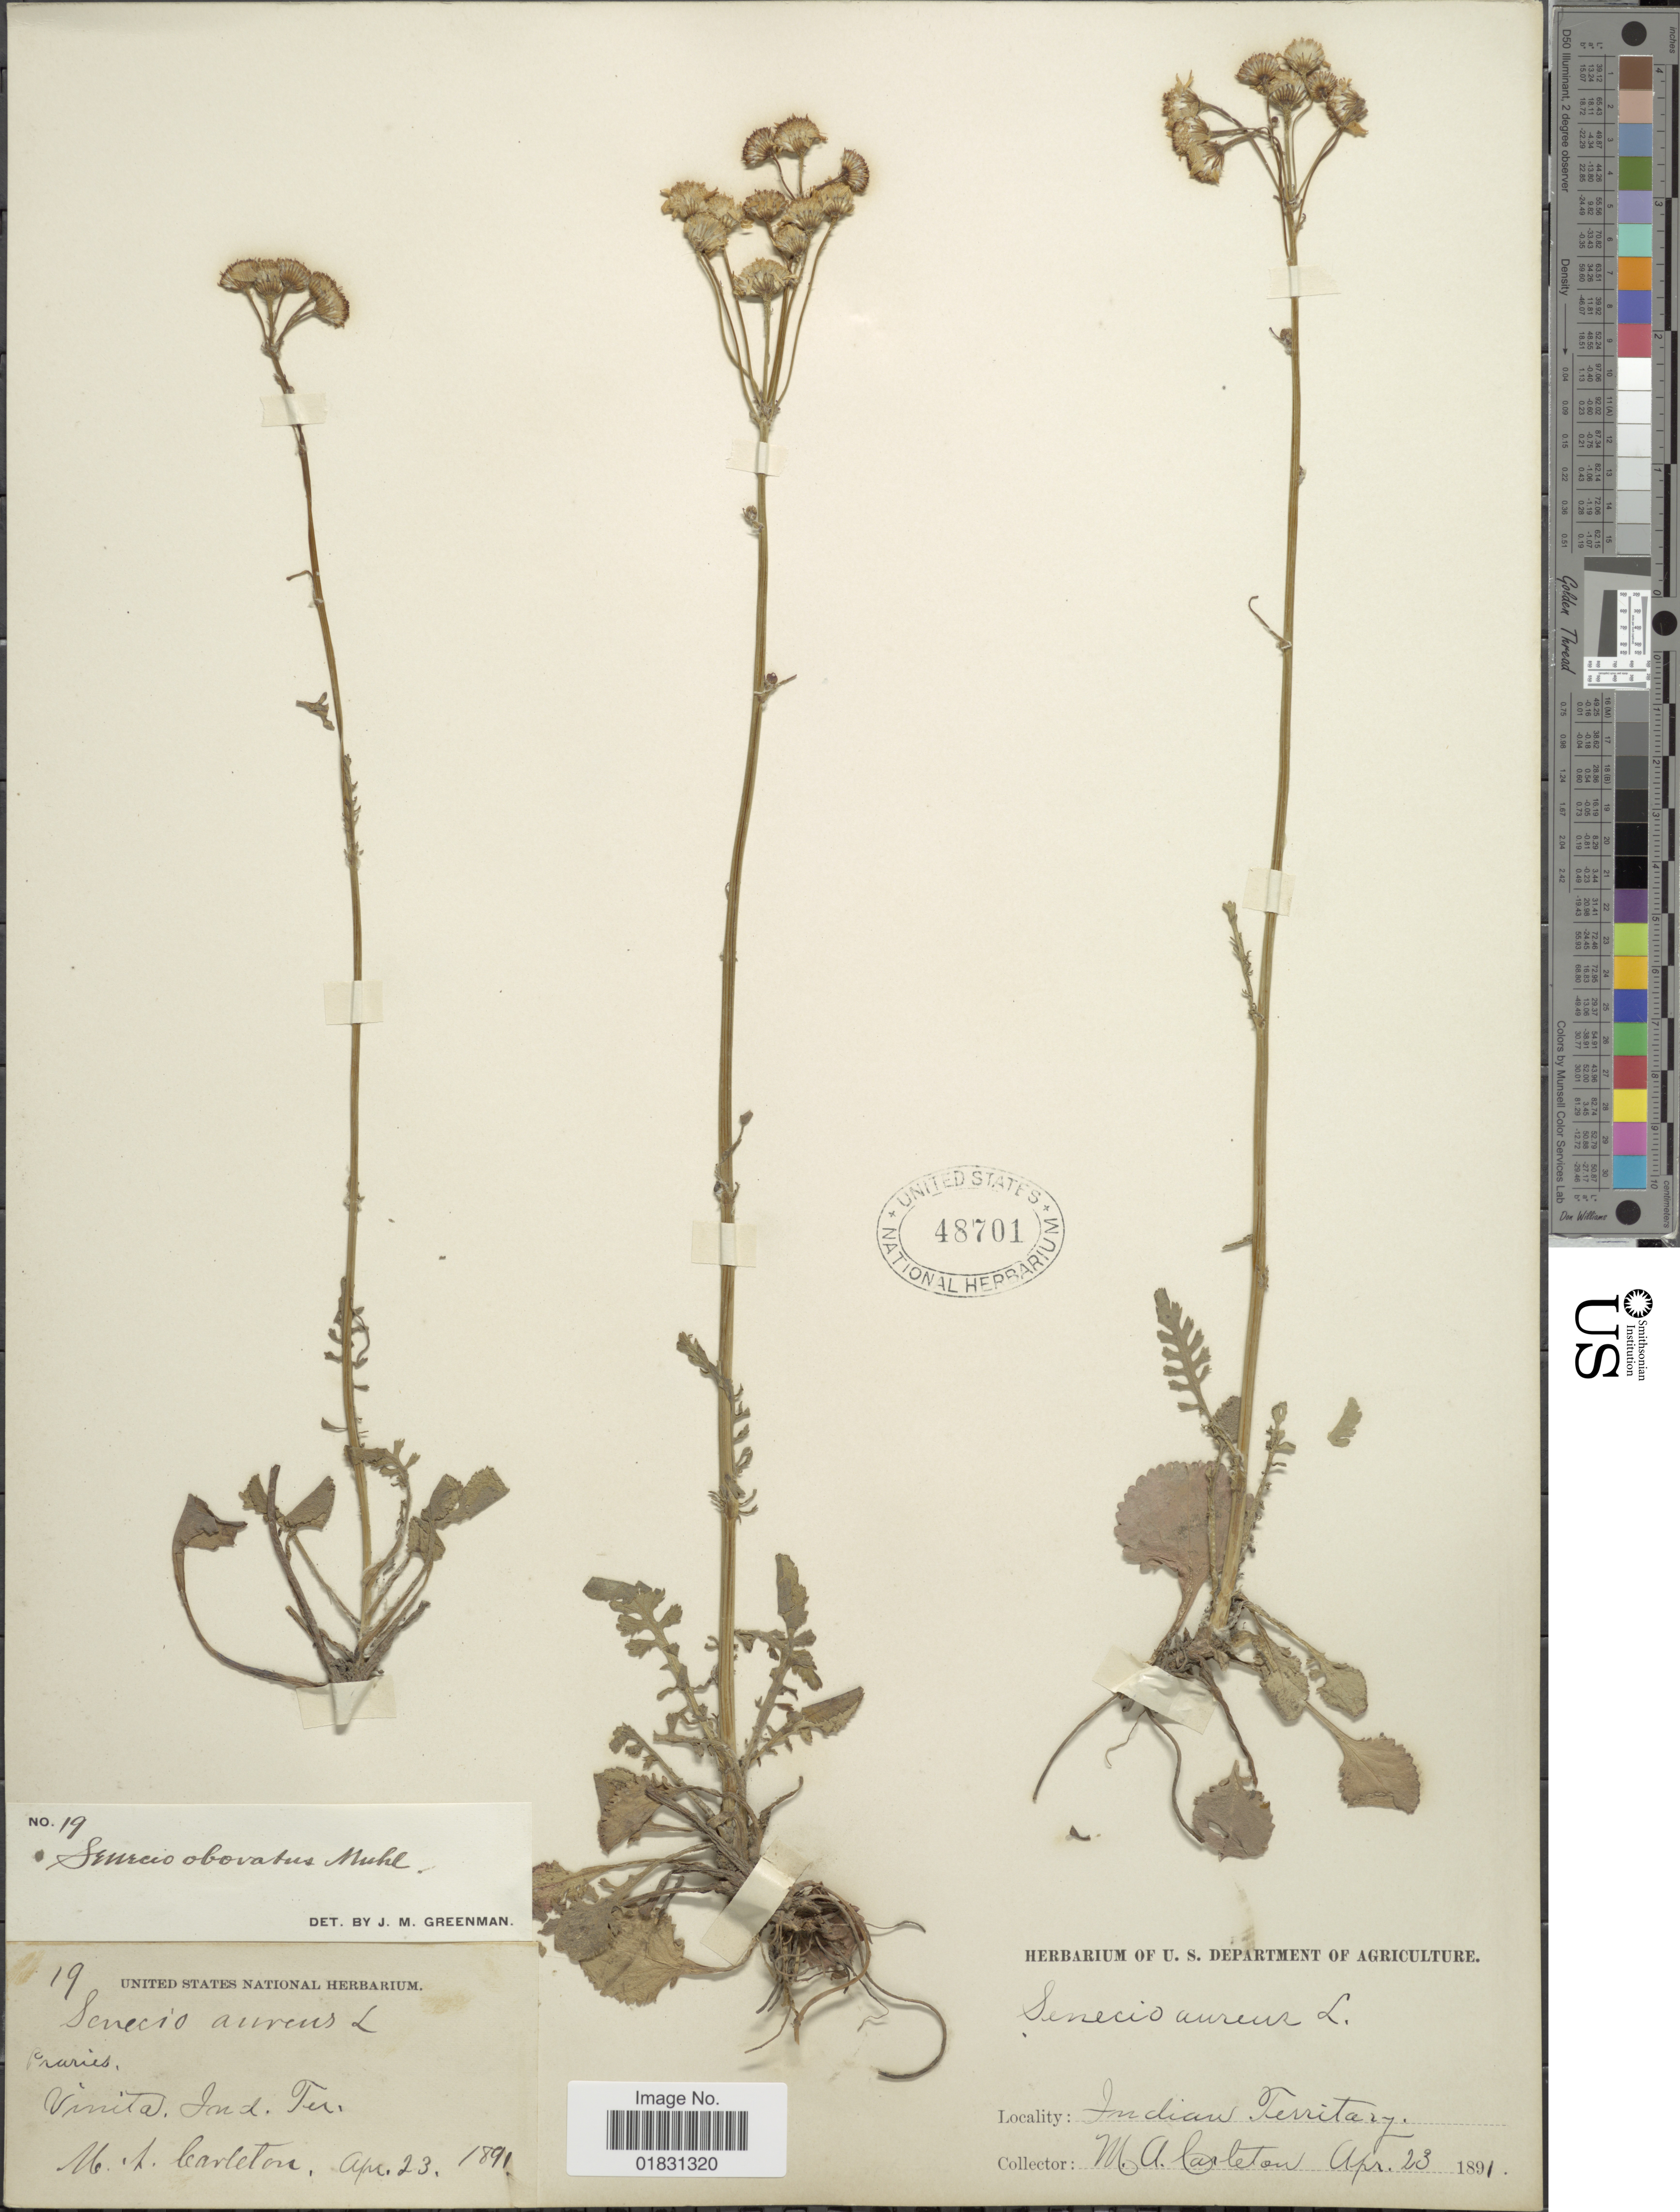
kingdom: Plantae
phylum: Tracheophyta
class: Magnoliopsida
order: Asterales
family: Asteraceae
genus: Packera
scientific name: Packera obovata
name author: (Muhl. ex Willd.) W.A. Weber & Á. Löve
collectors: M. A. Carleton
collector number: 19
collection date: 1891-04-23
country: United States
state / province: Oklahoma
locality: Vinita. Ind. Ter.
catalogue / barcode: US 48701